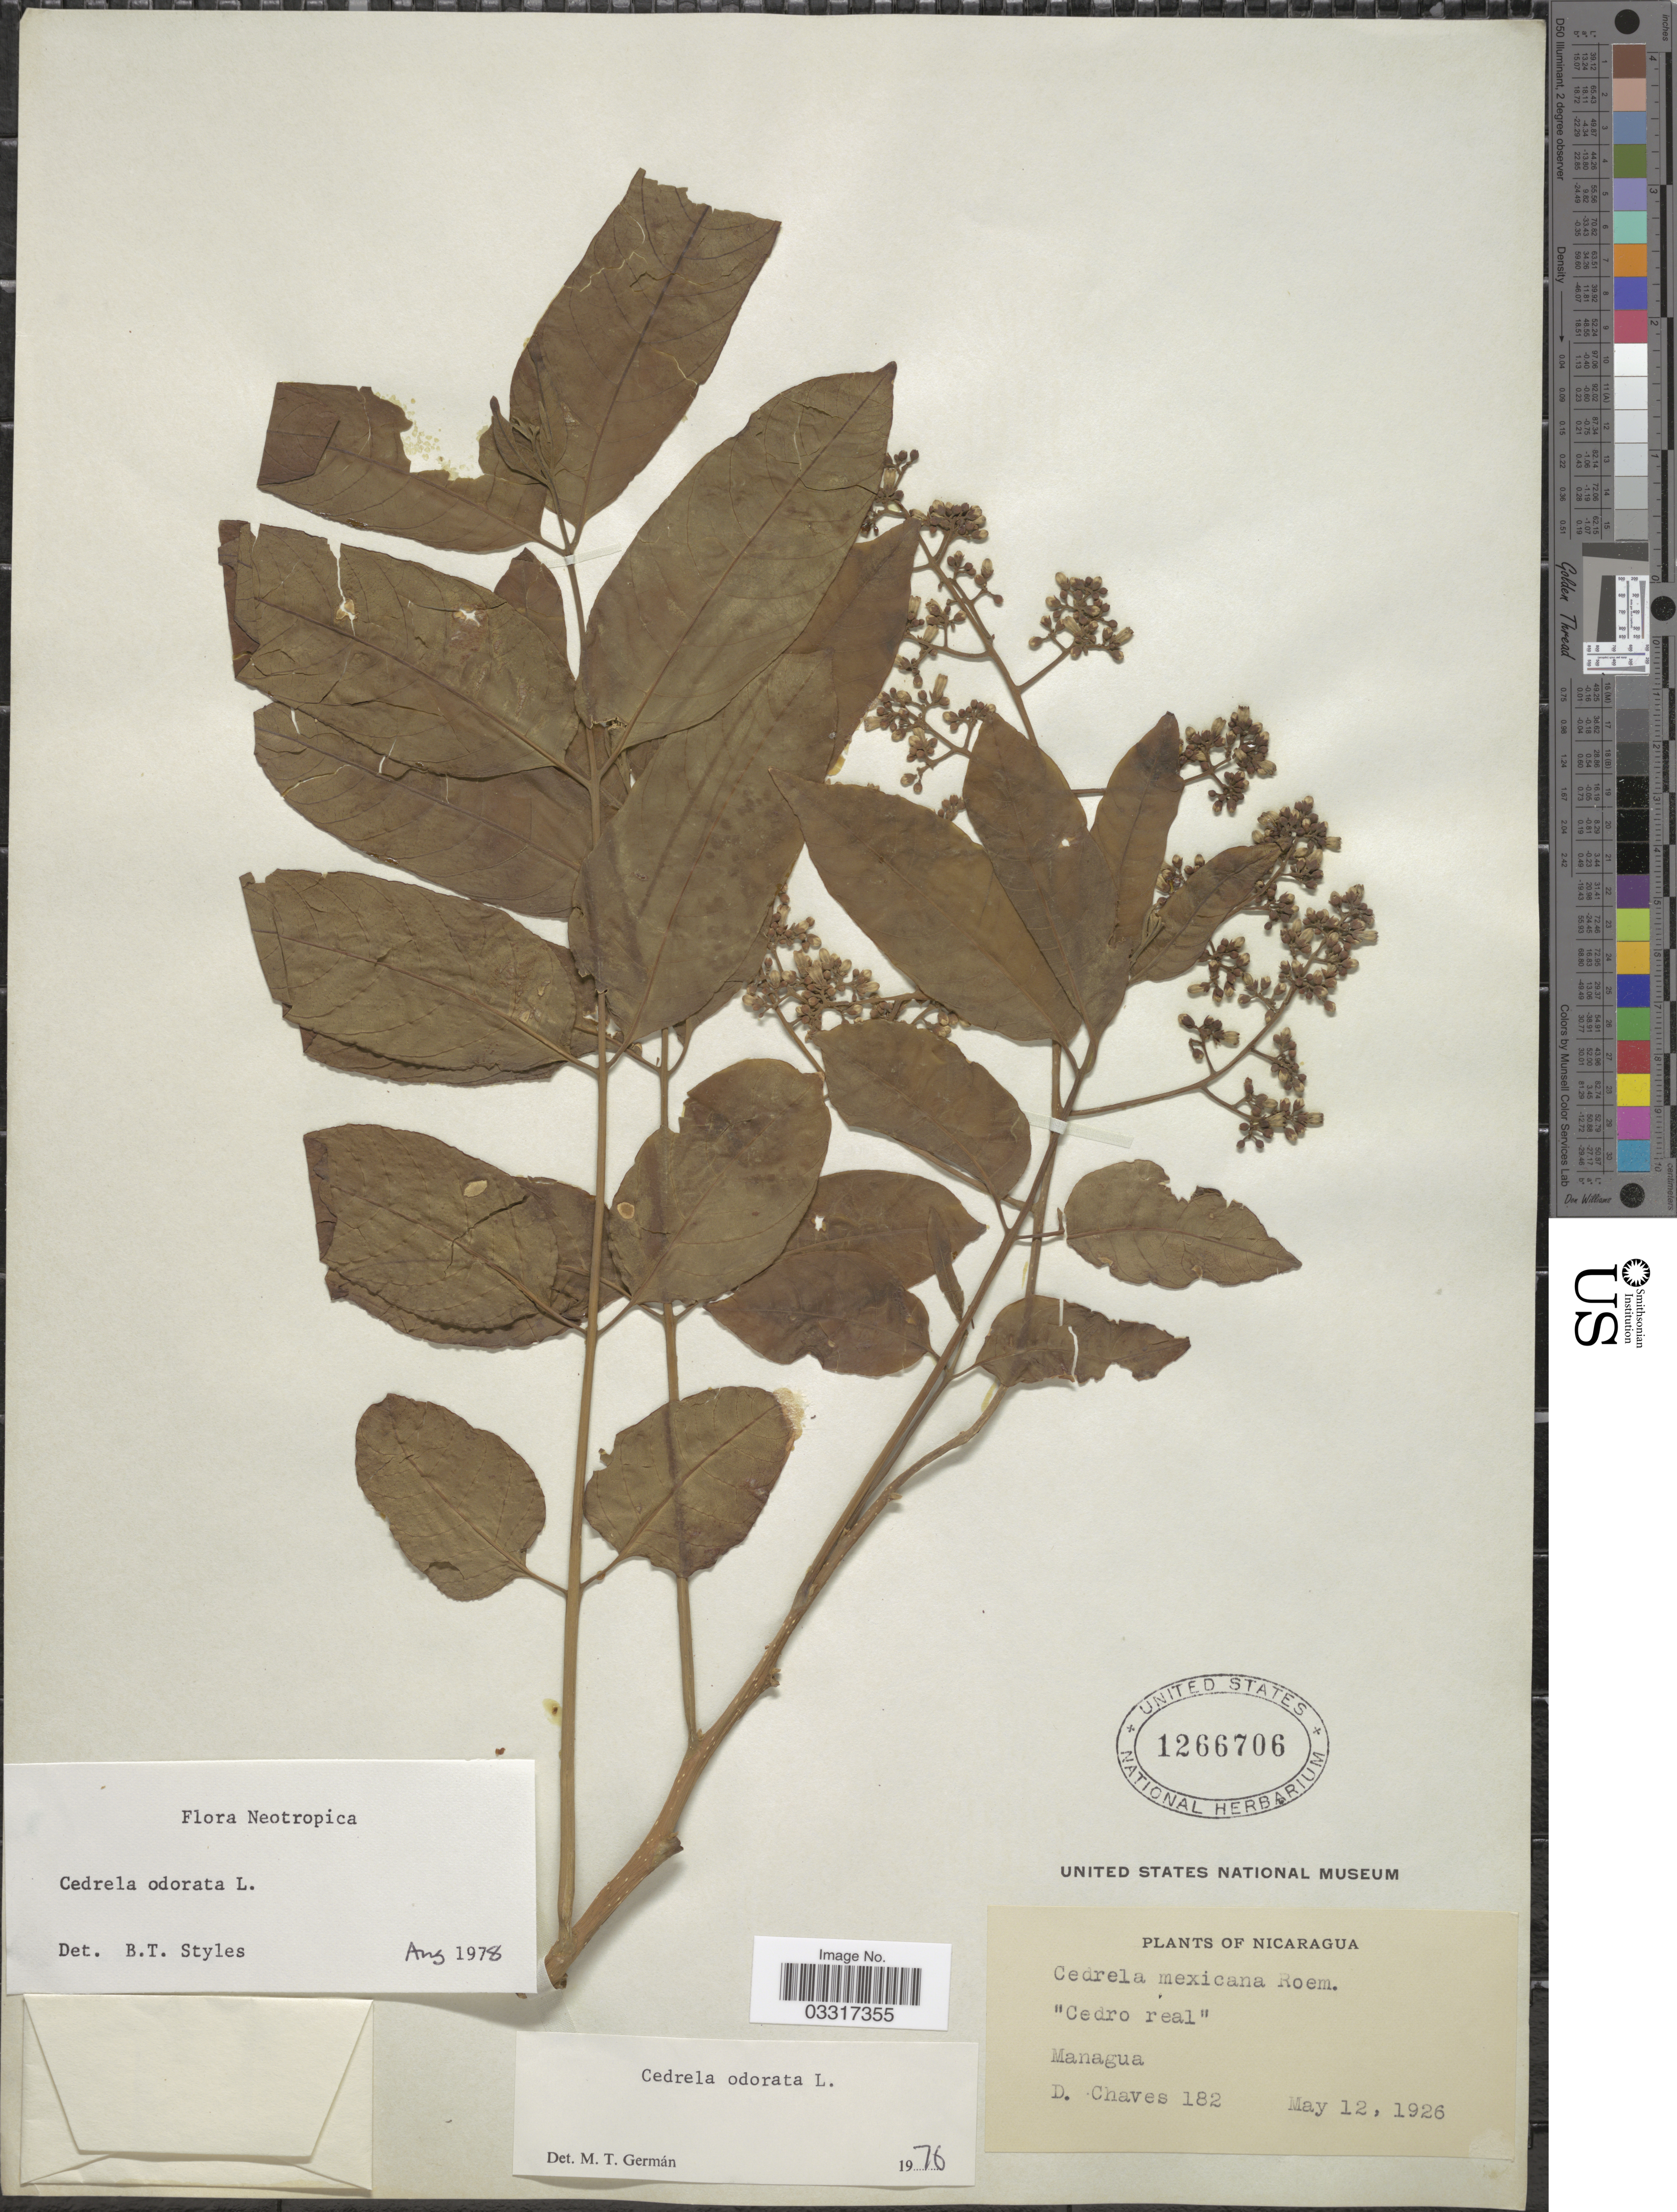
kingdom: Plantae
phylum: Tracheophyta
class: Magnoliopsida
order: Sapindales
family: Meliaceae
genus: Cedrela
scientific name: Cedrela odorata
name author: L.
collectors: D. Chaves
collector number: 182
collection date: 1926-05-12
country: Nicaragua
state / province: Managua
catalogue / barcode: US 1266706